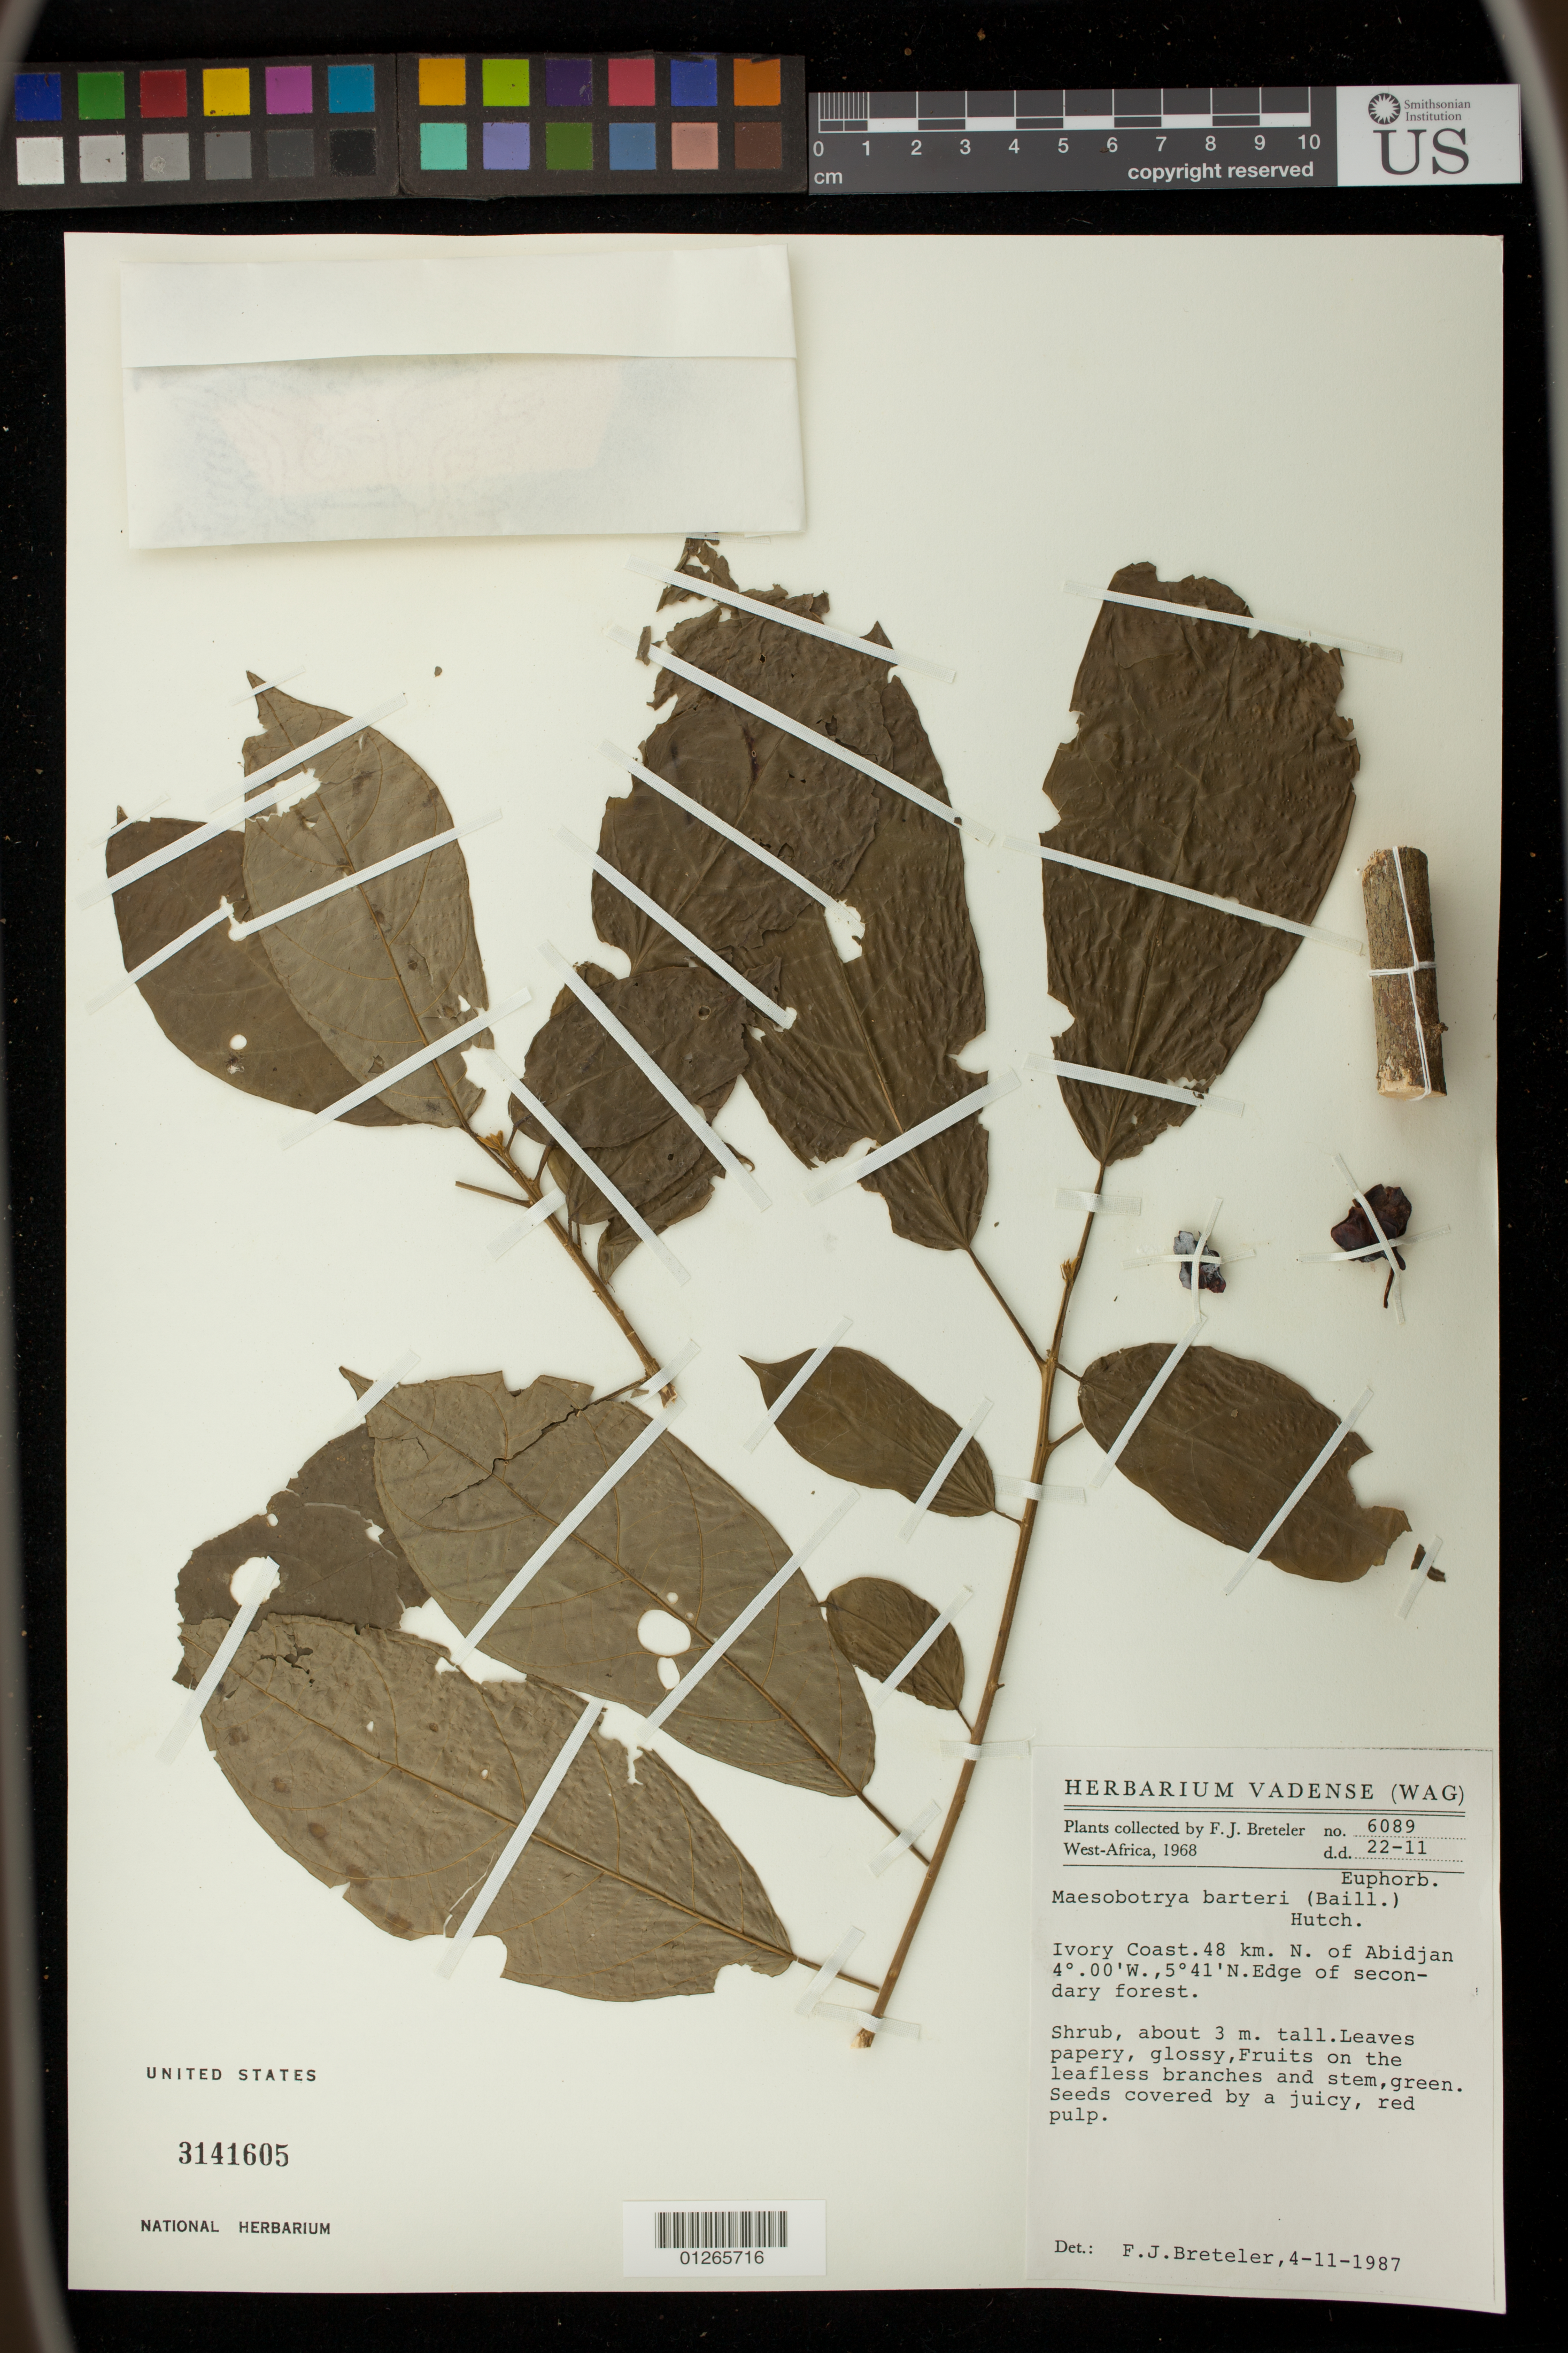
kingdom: Plantae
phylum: Tracheophyta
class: Magnoliopsida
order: Malpighiales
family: Phyllanthaceae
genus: Maesobotrya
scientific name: Maesobotrya barteri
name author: (Baill.) Hutch.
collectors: F. J. Breteler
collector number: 6089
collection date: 1968-11-22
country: Ivory Coast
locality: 48 km N. of Abidjan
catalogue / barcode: US 3141605